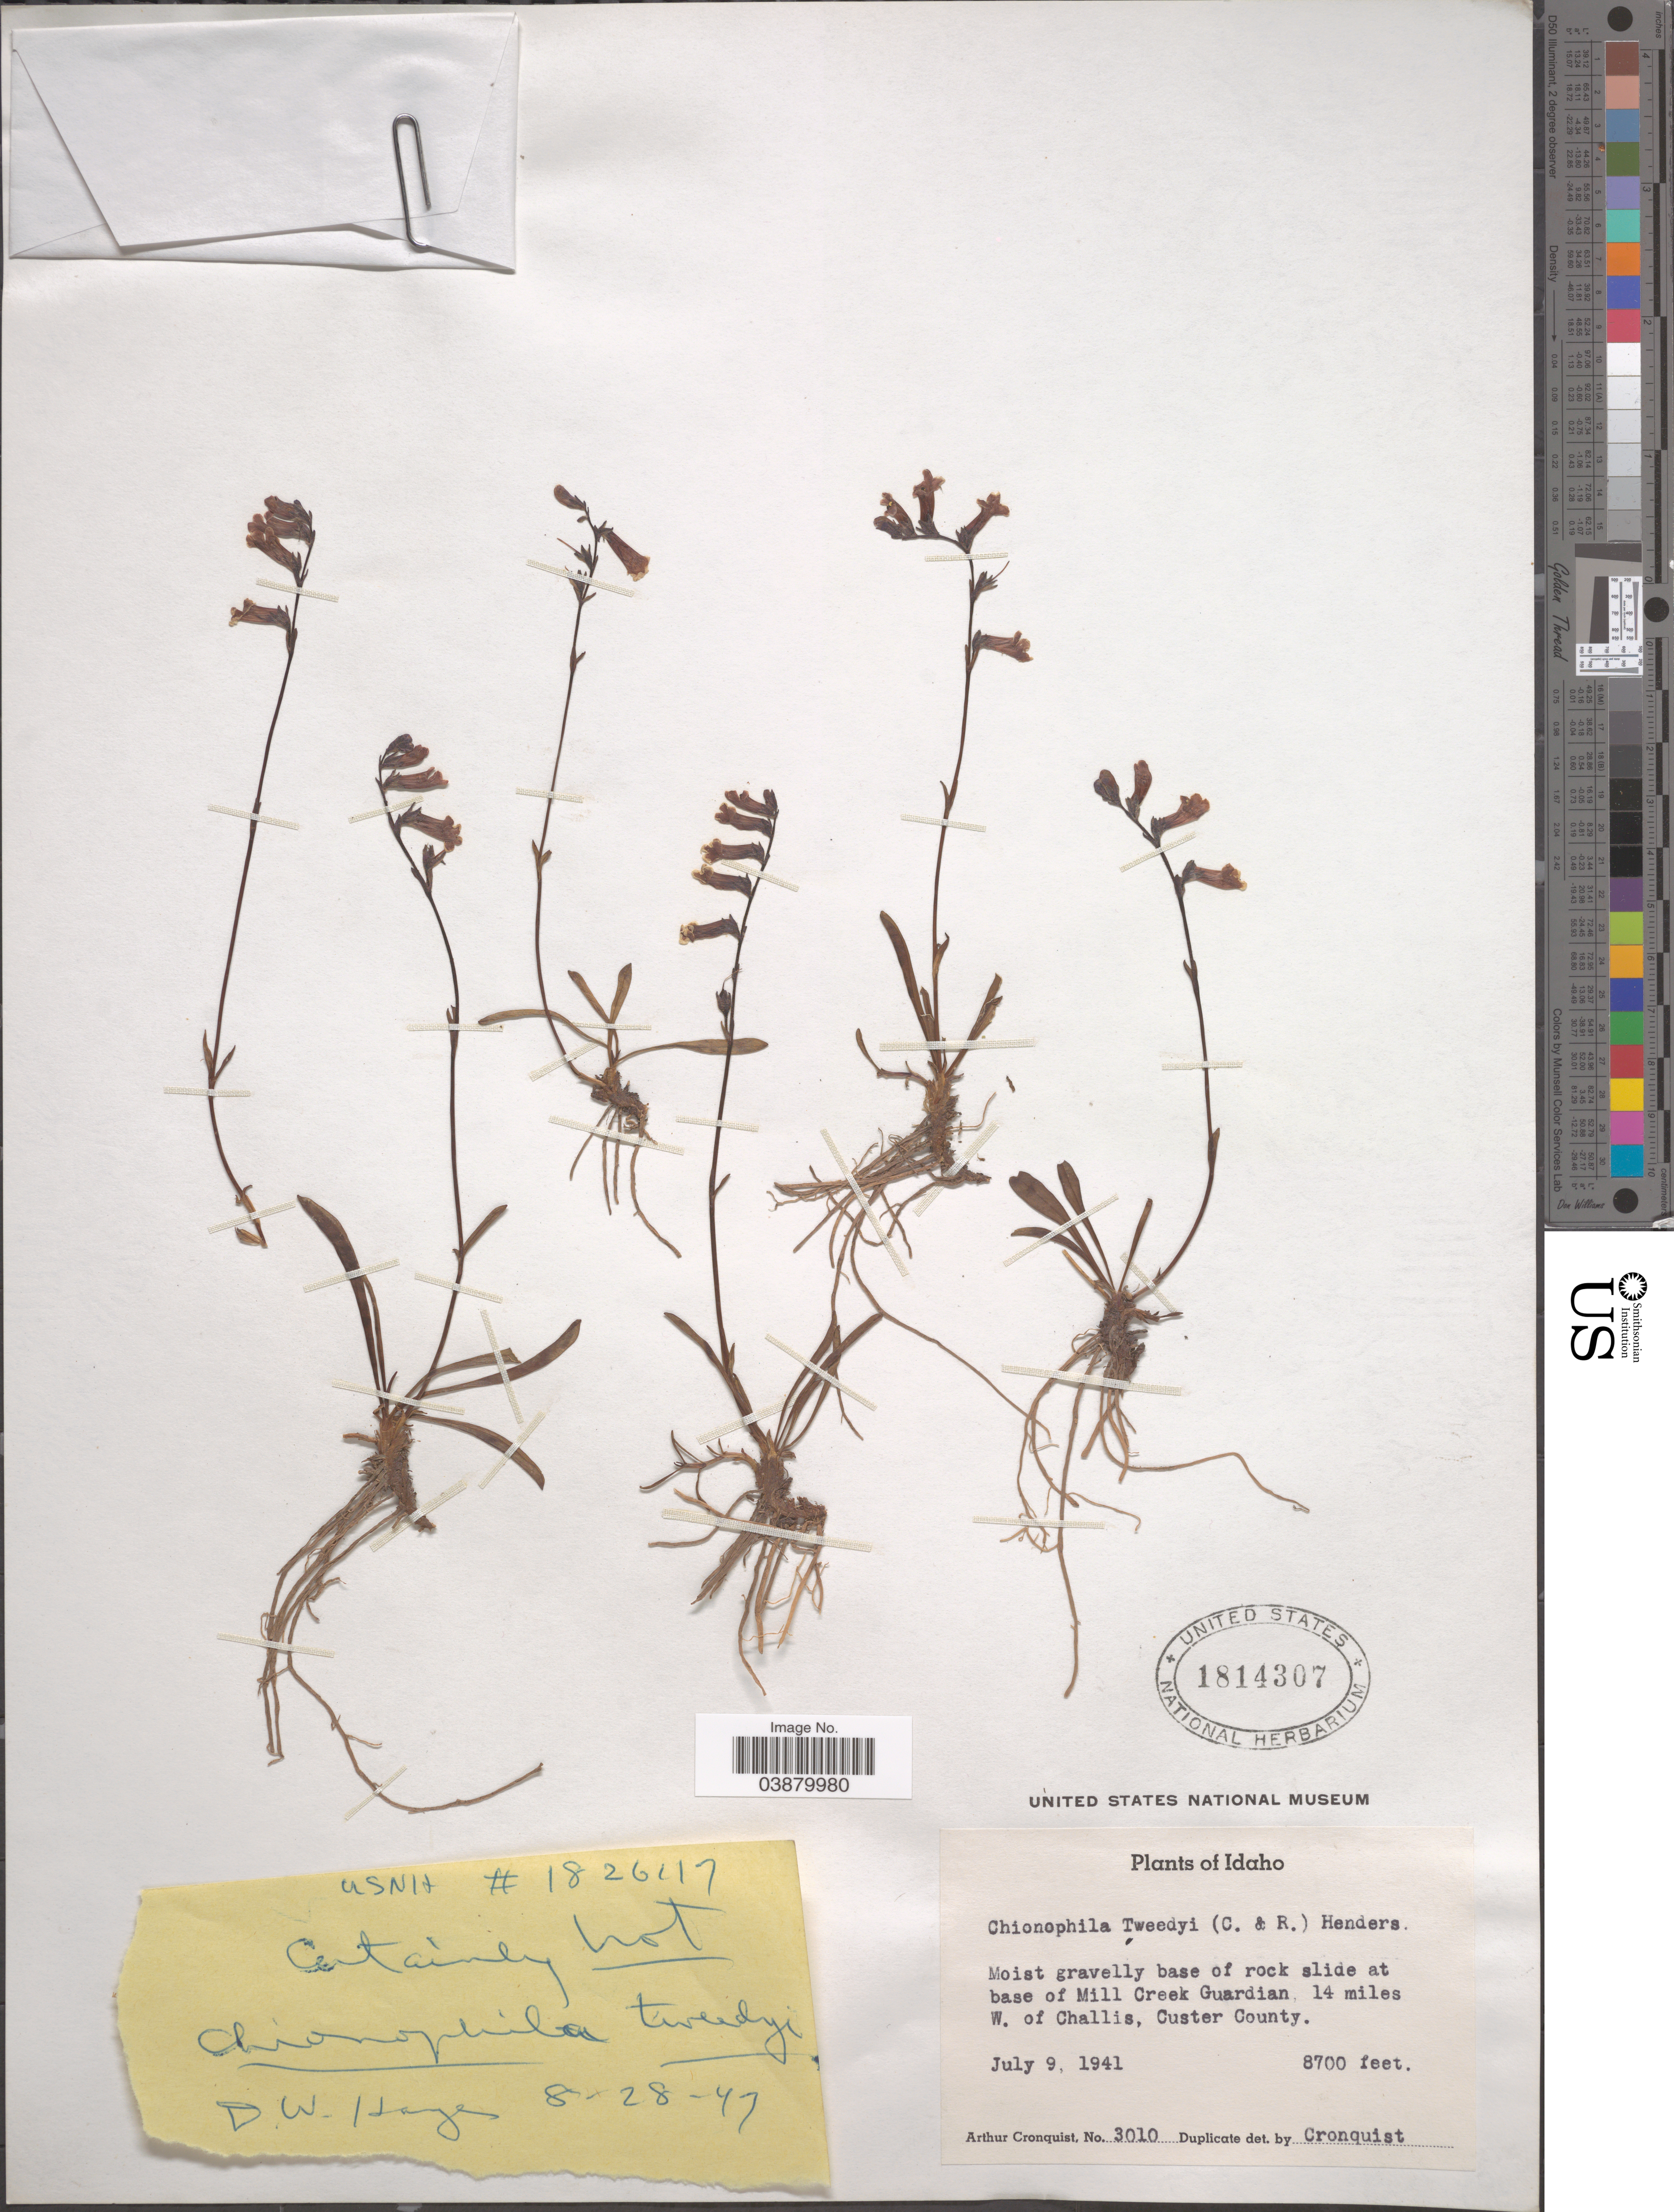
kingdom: Plantae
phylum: Tracheophyta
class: Magnoliopsida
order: Lamiales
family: Plantaginaceae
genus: Chionophila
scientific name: Chionophila tweedyi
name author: (Canby & Rose) Hend.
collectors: A. J. Cronquist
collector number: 3010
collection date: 1941-07-09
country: United States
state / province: Idaho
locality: Moist gravelly base of rock slide at base of Mill Creek Guardian, 14 miles W. of Challis, Custer County.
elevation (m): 2652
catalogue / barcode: US 1814307